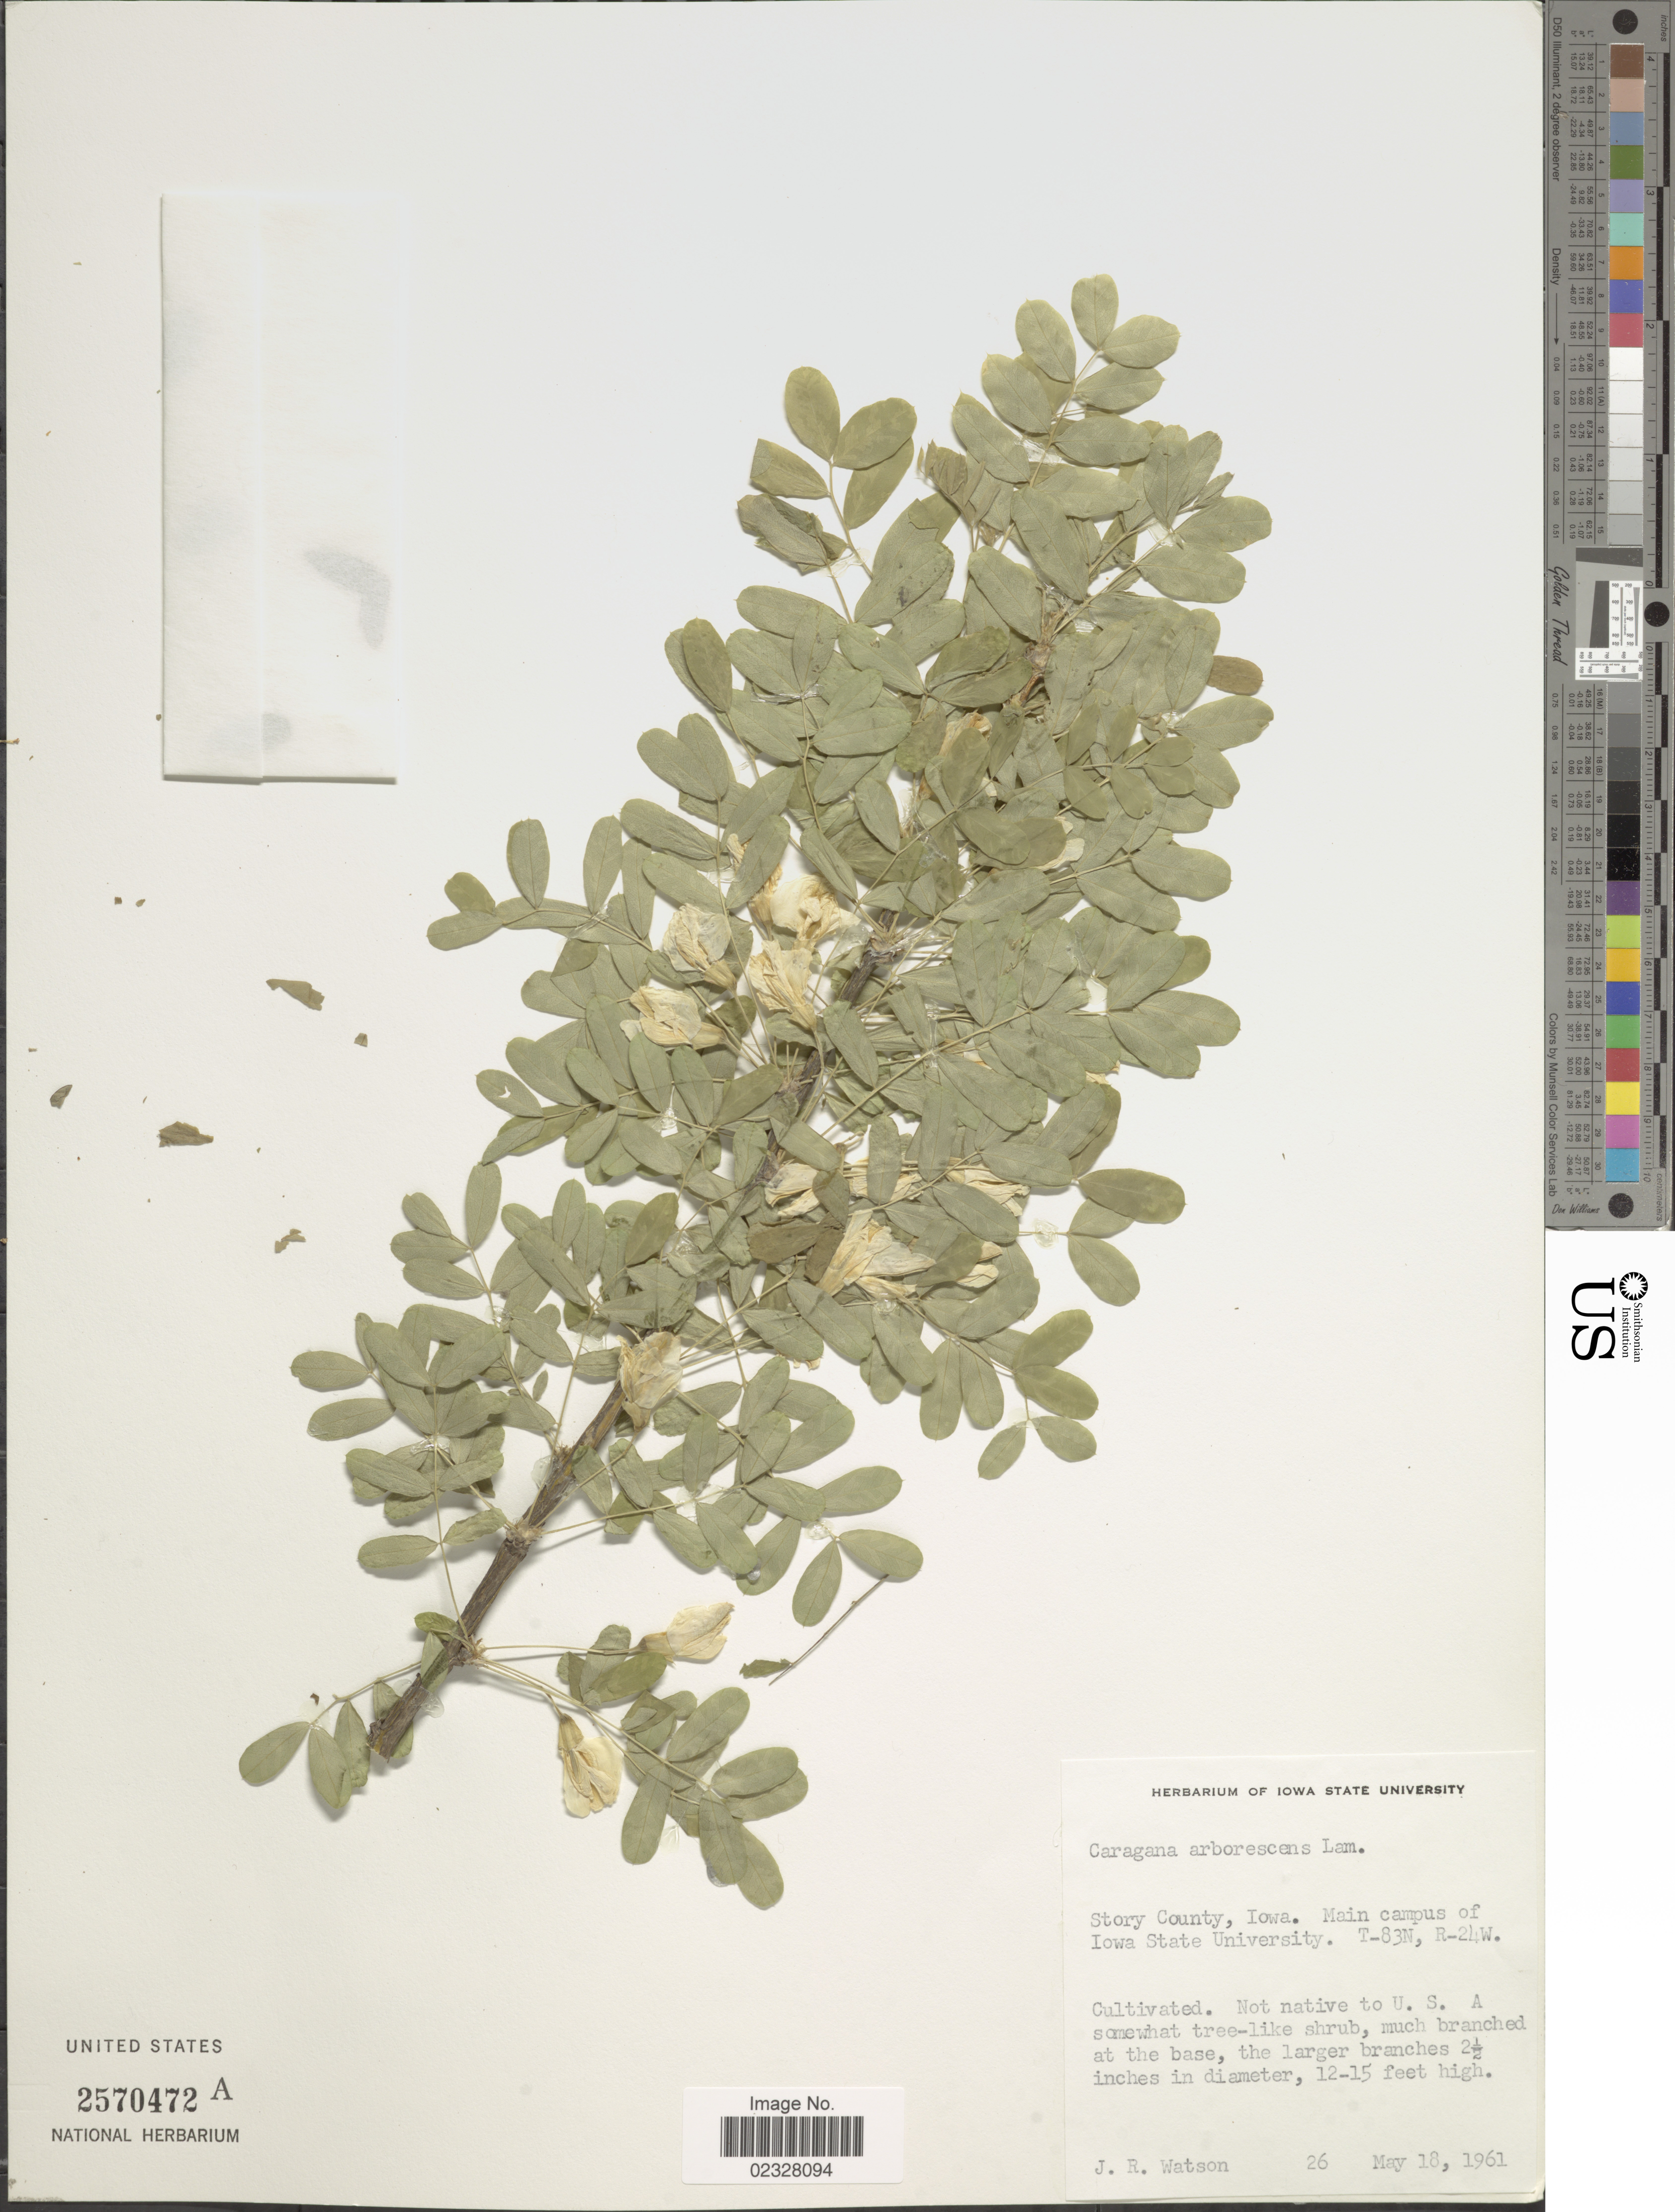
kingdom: Plantae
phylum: Tracheophyta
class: Magnoliopsida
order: Fabales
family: Fabaceae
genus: Caragana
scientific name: Caragana arborescens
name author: Lam.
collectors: J. R. Watson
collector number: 26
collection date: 1961-05-18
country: United States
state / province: Iowa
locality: Story County, Iowa. Main campus of Iowa State University. T-83N, R-24W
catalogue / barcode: US 2570472A